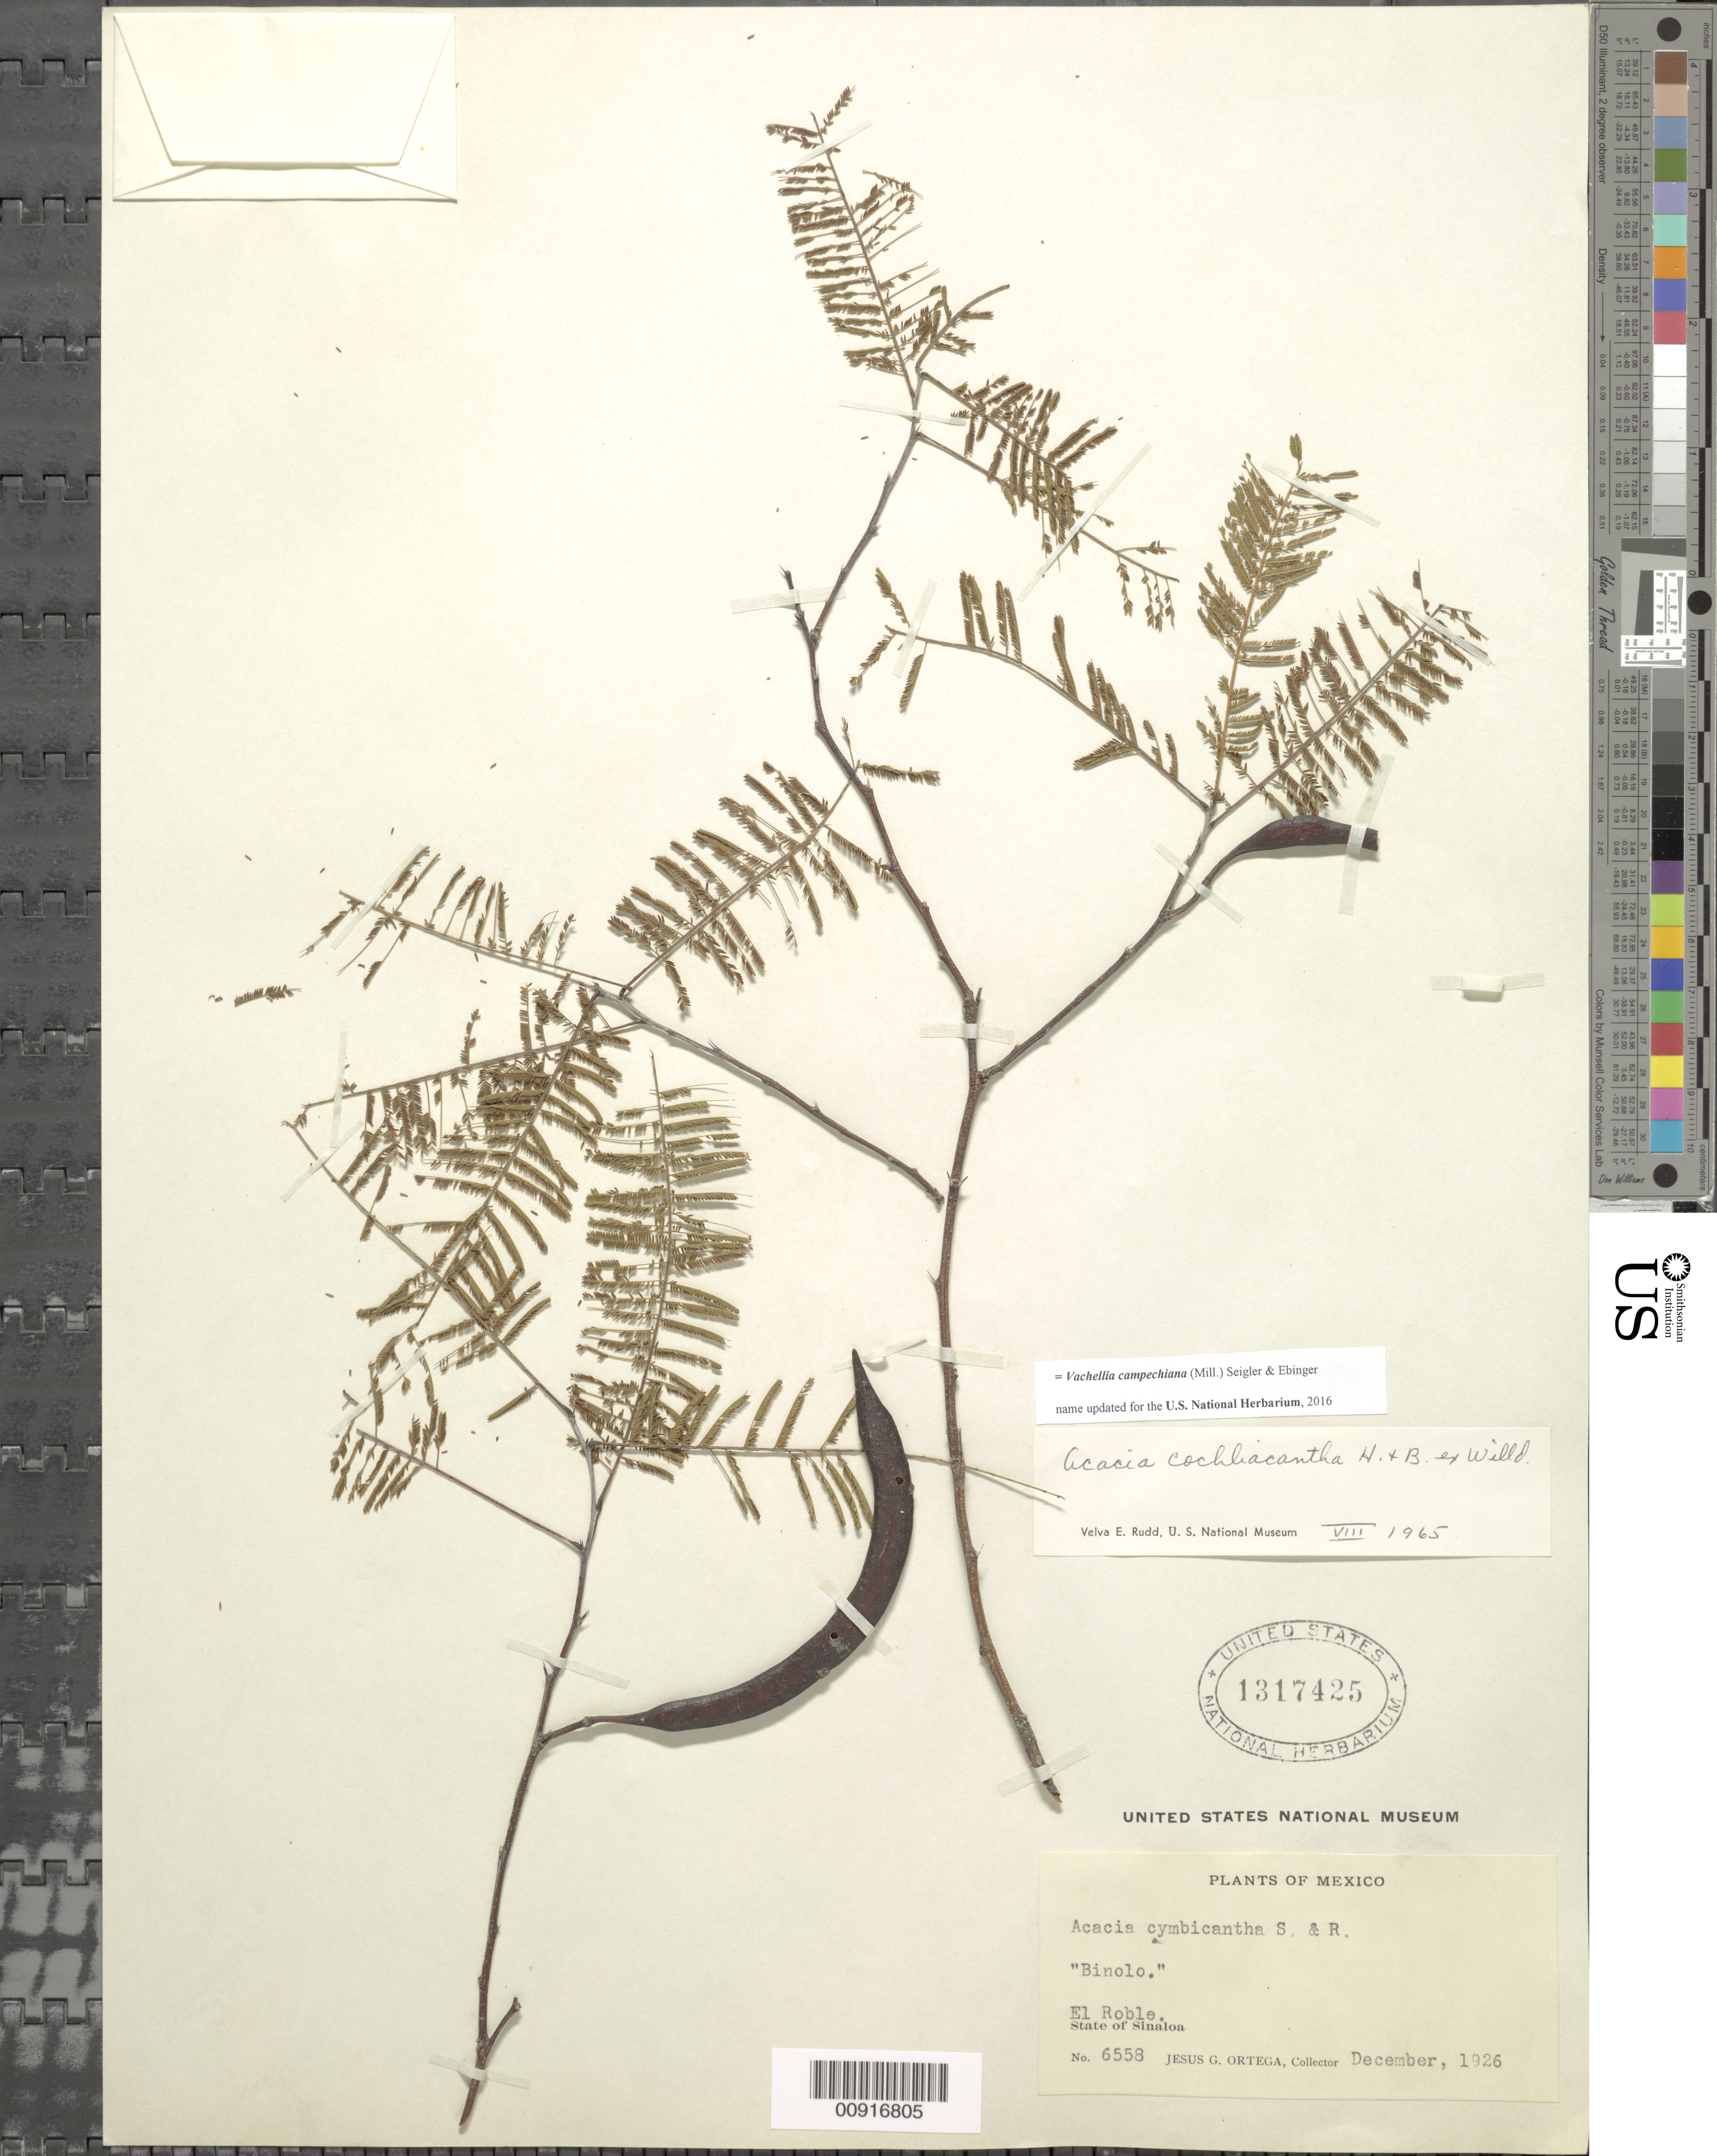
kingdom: Plantae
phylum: Tracheophyta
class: Magnoliopsida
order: Fabales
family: Fabaceae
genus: Vachellia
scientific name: Vachellia campechiana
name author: (Mill.) Seigler & Ebinger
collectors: J. Ortega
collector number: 6558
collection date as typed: Dec 1926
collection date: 1926-12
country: Mexico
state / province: Sinaloa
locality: El Roble, State of Sinaloa.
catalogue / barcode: US 1317425